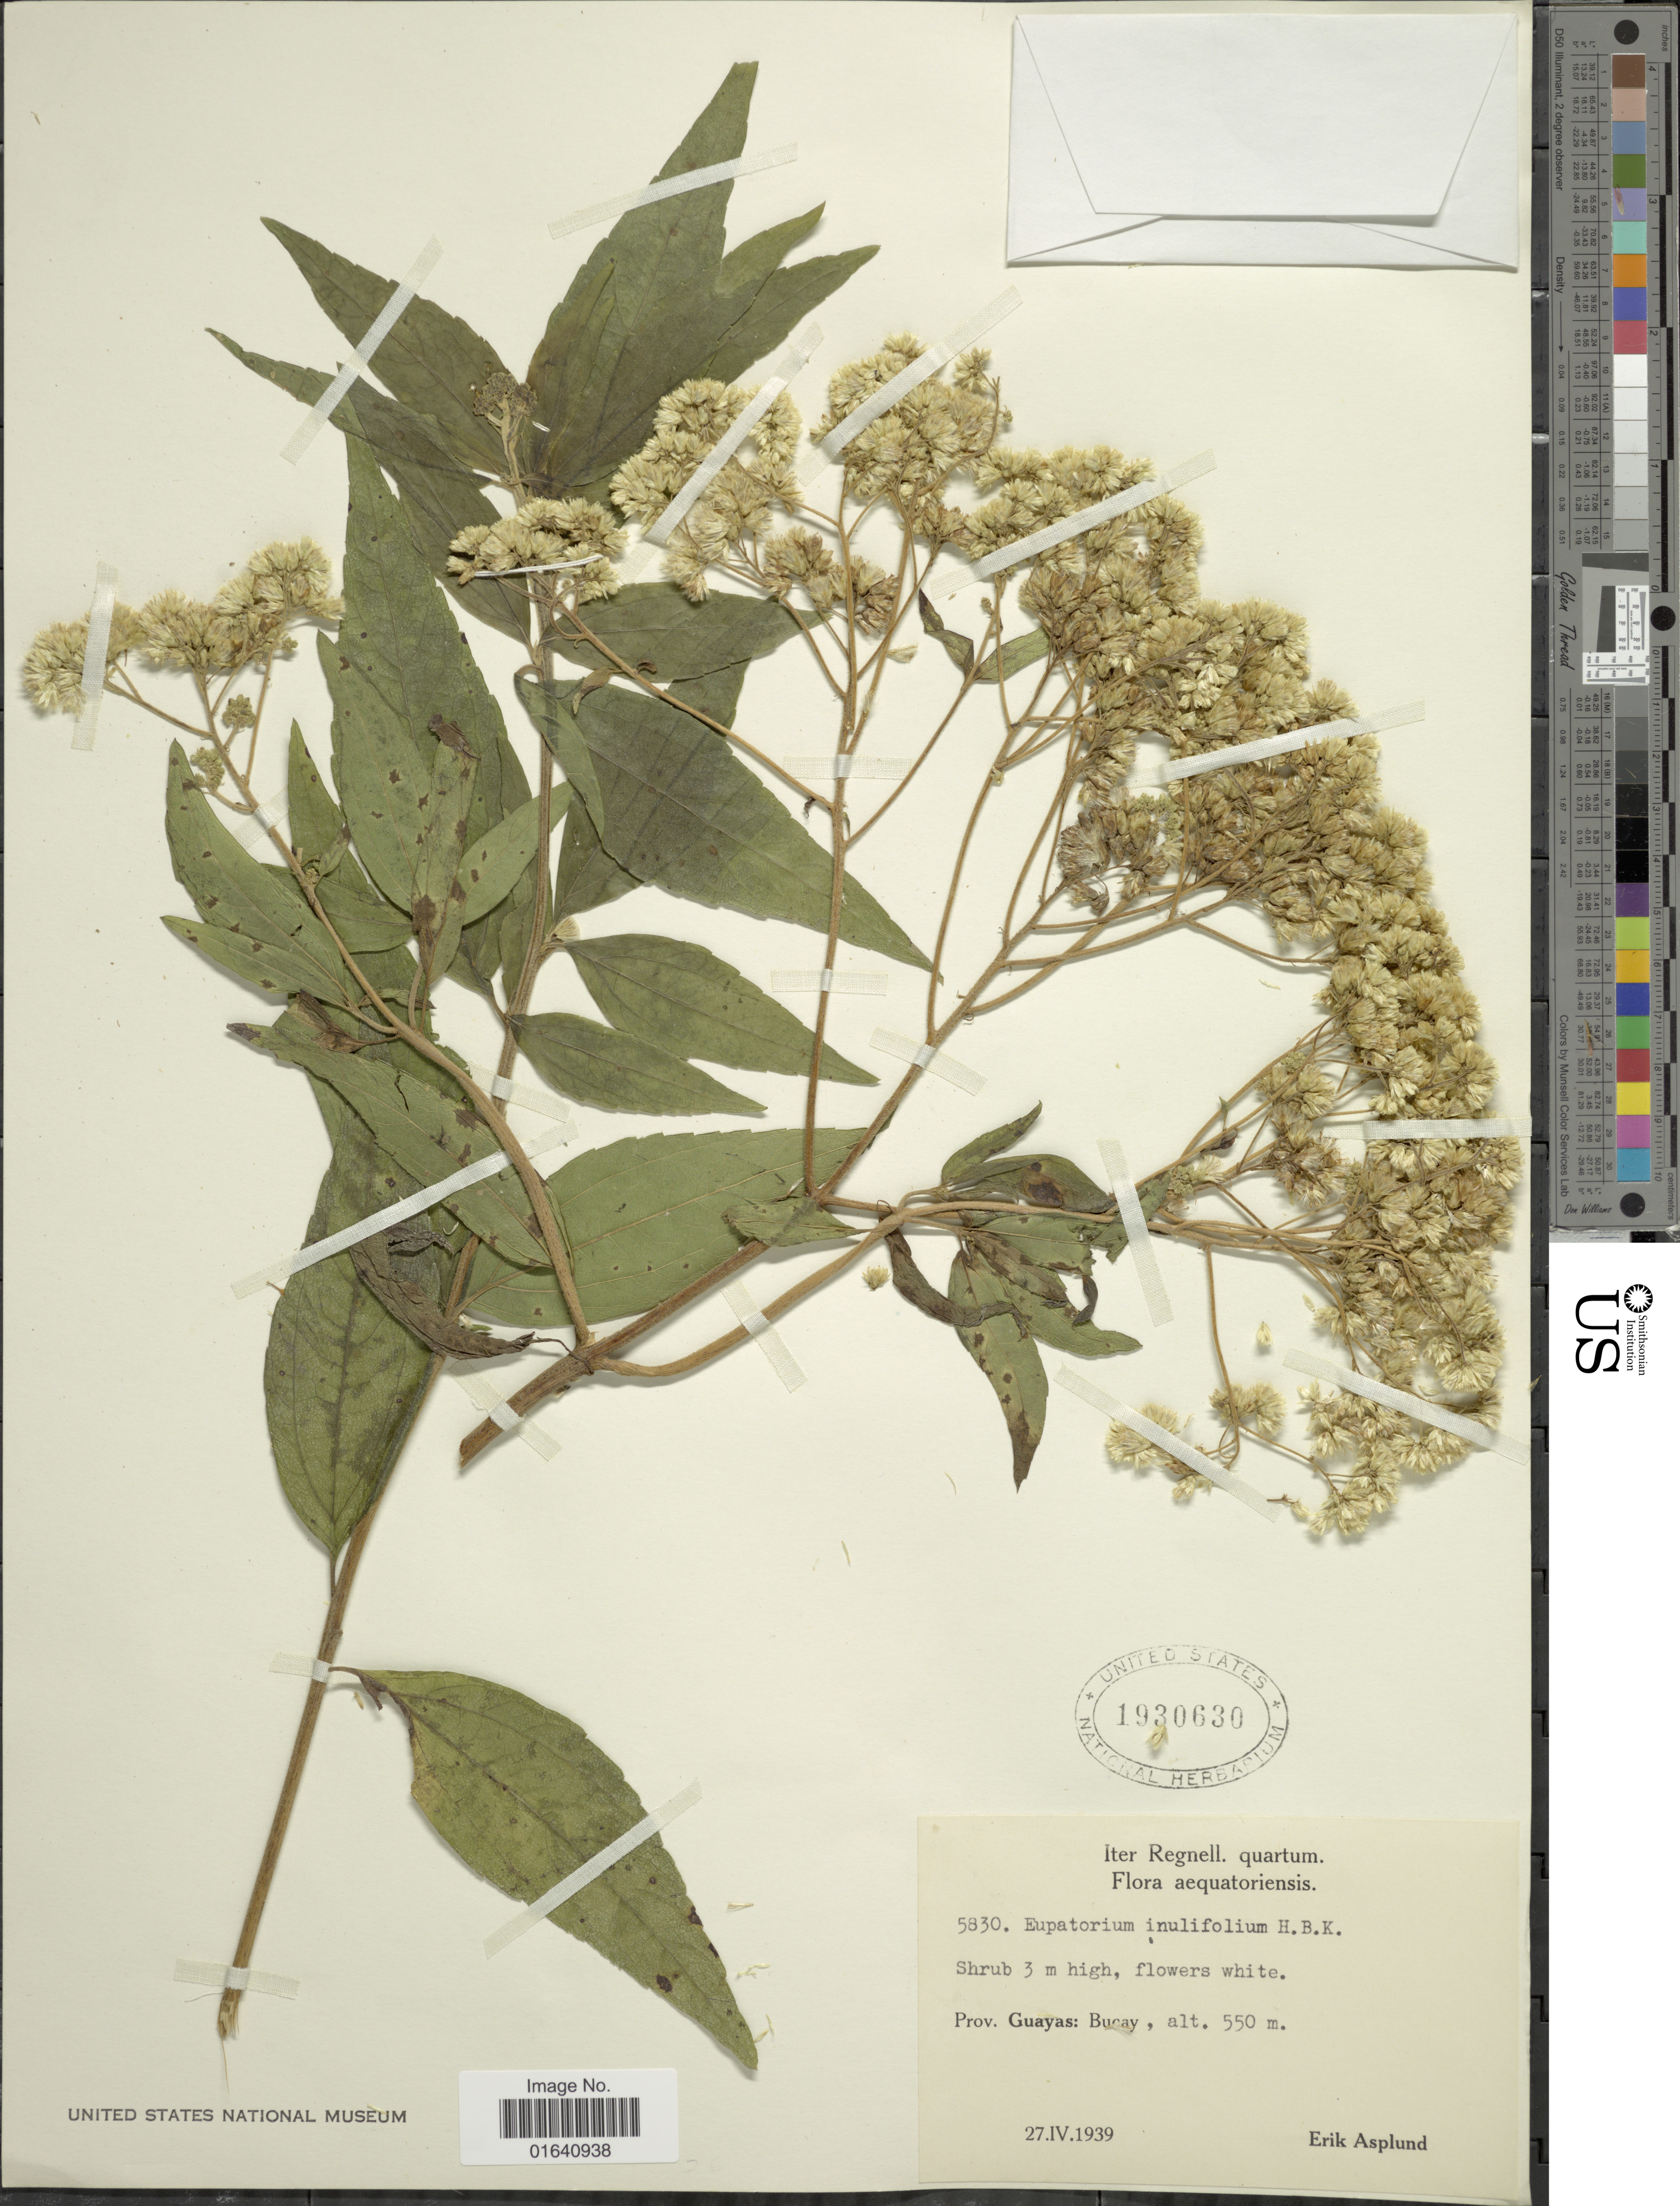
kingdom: Plantae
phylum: Tracheophyta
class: Magnoliopsida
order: Asterales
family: Asteraceae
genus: Austroeupatorium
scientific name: Austroeupatorium decemflorum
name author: (DC.) R.M. King & H. Rob.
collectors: E. Asplund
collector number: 5830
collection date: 1939-04-27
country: Ecuador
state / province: Guayas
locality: Aequatoriensis, Bucay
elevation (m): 550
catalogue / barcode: US 1930630